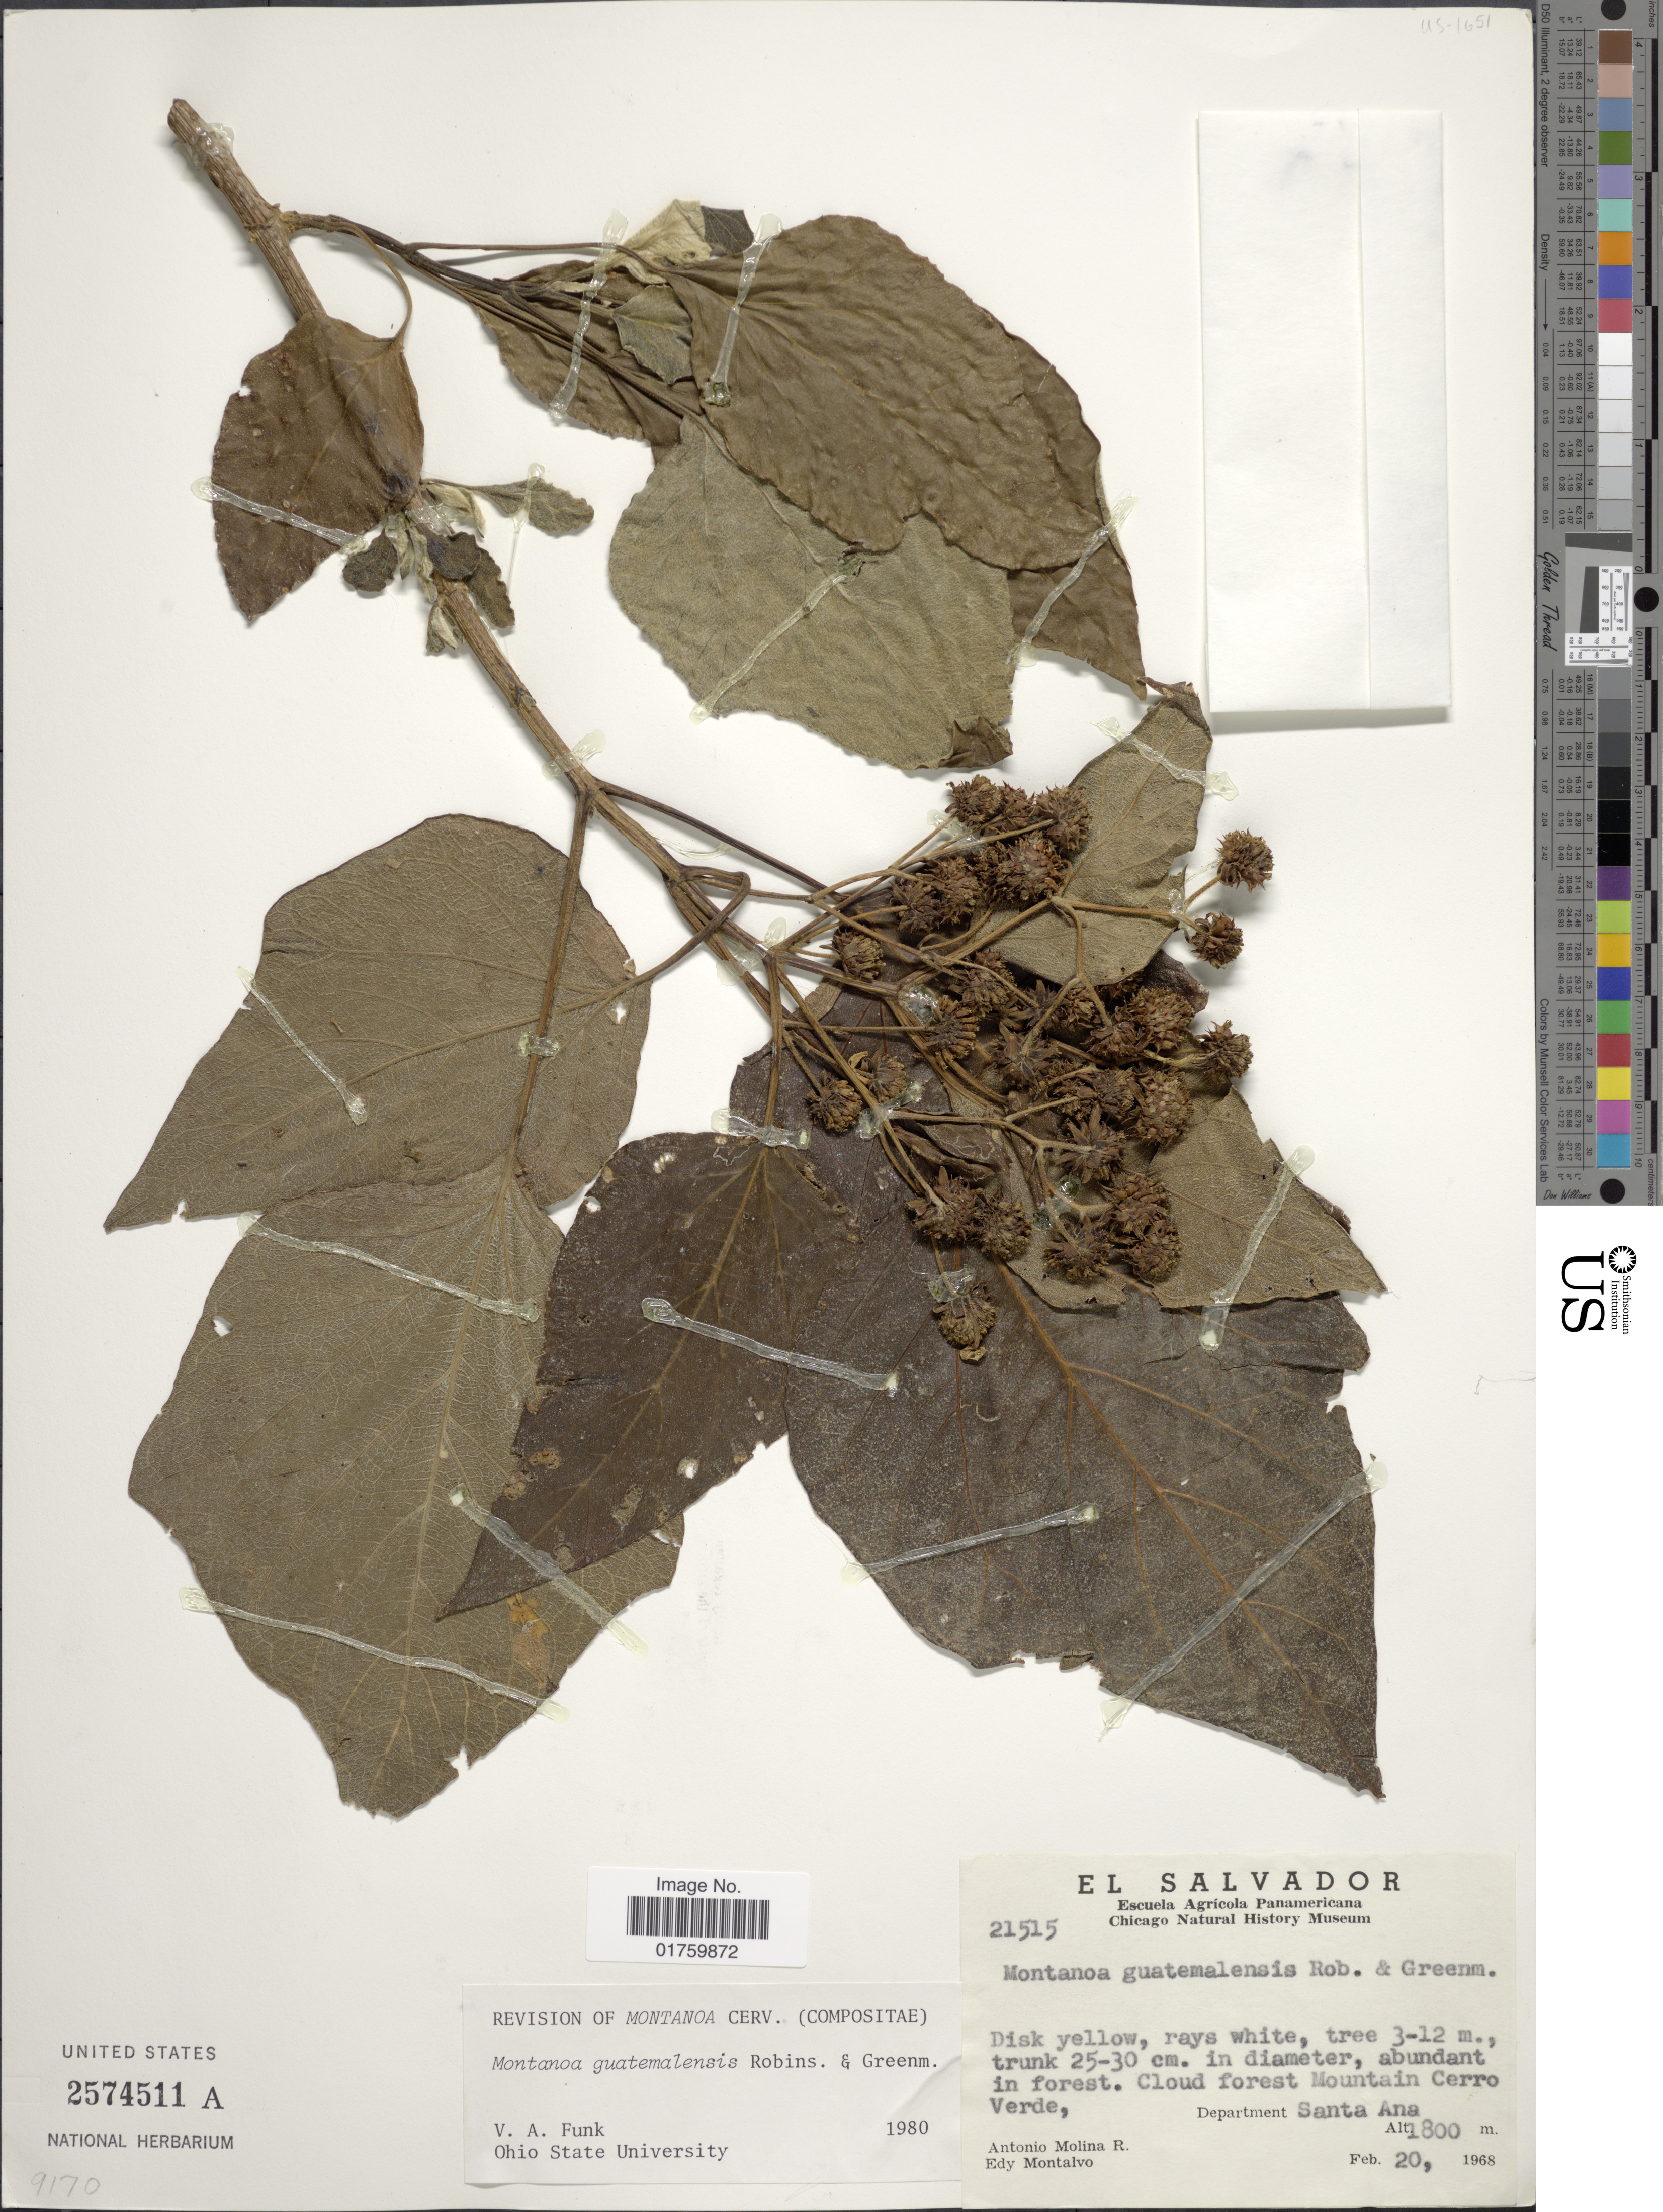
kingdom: Plantae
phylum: Tracheophyta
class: Magnoliopsida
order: Asterales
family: Asteraceae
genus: Montanoa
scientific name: Montanoa guatemalensis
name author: B.L. Rob. & Greenm.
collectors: A. Molina R. & E. A. Montalvo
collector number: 21515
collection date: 1968-02-20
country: El Salvador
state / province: Santa Ana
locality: Abundant in forest, cloud forest Mountain Cerro Verde.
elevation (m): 1800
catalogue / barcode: US 2574511A